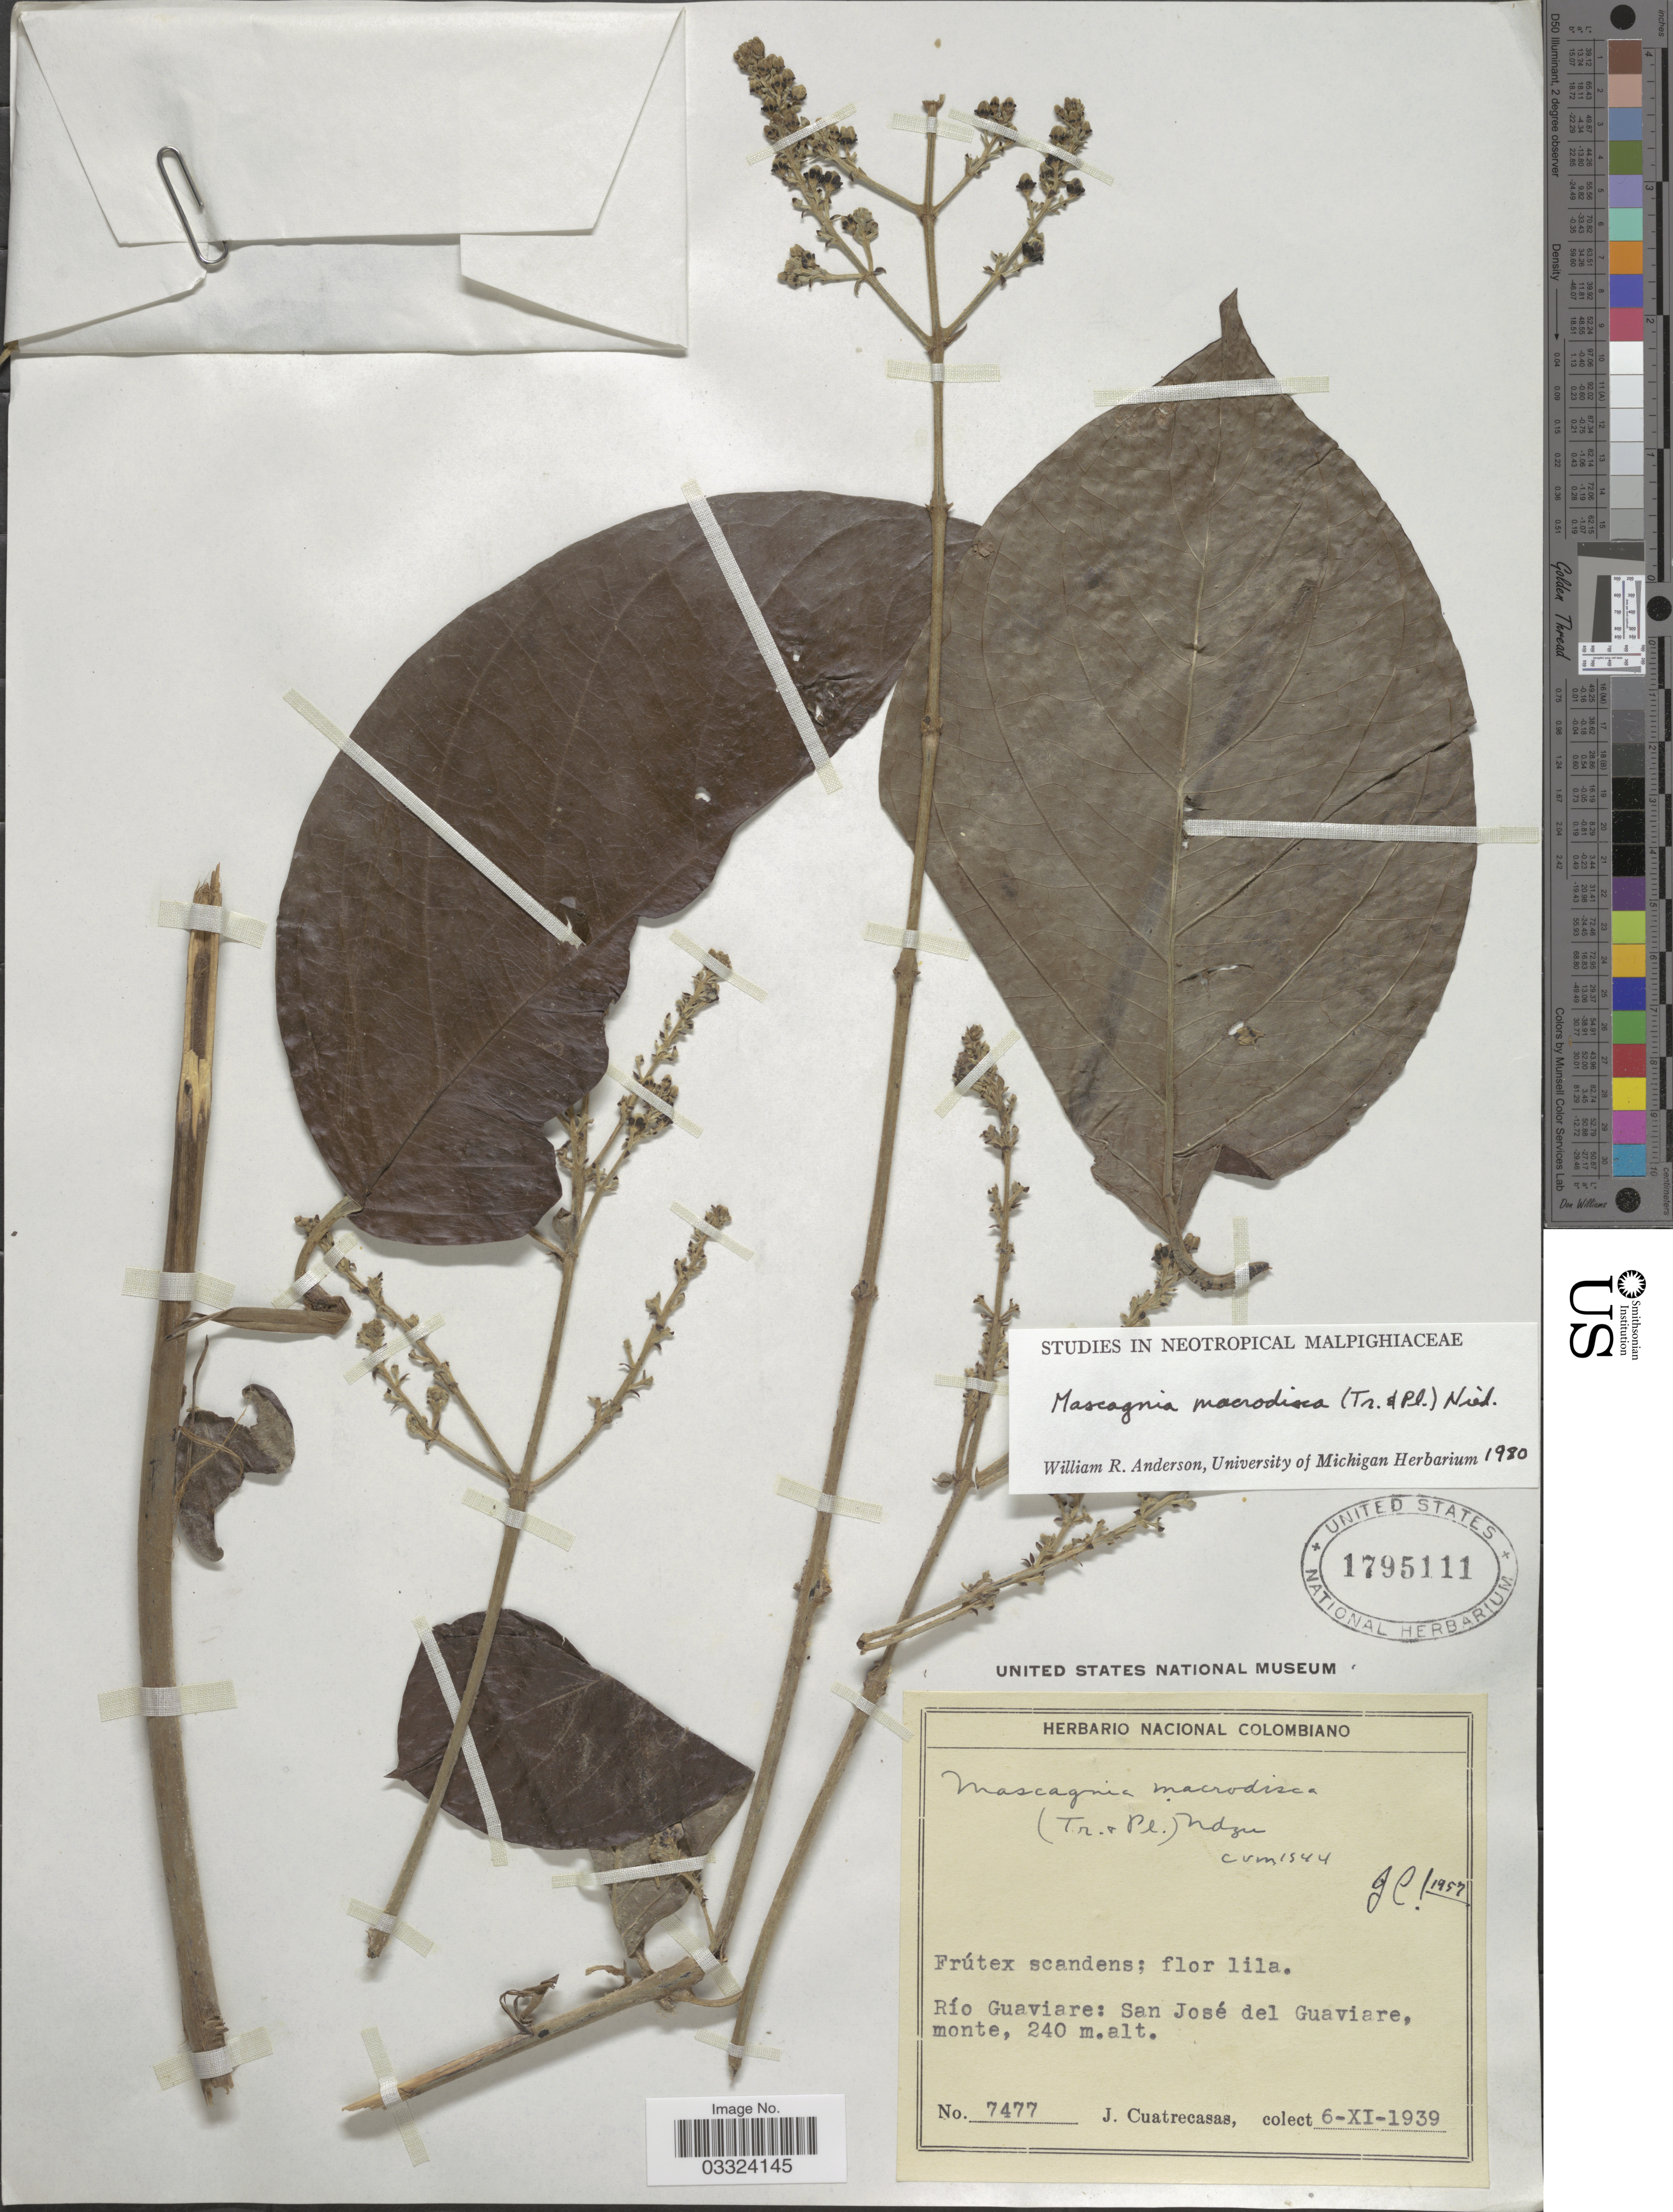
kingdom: Plantae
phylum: Tracheophyta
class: Magnoliopsida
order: Malpighiales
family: Malpighiaceae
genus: Alicia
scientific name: Alicia macrodisca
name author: (Triana & Planch.) W.R. Anderson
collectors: J. Cuatrecasas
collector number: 7477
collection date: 1939-11-06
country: Colombia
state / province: Guaviare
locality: Río Guaviare: San José del Guaviare, monte.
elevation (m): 240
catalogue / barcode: US 1795111